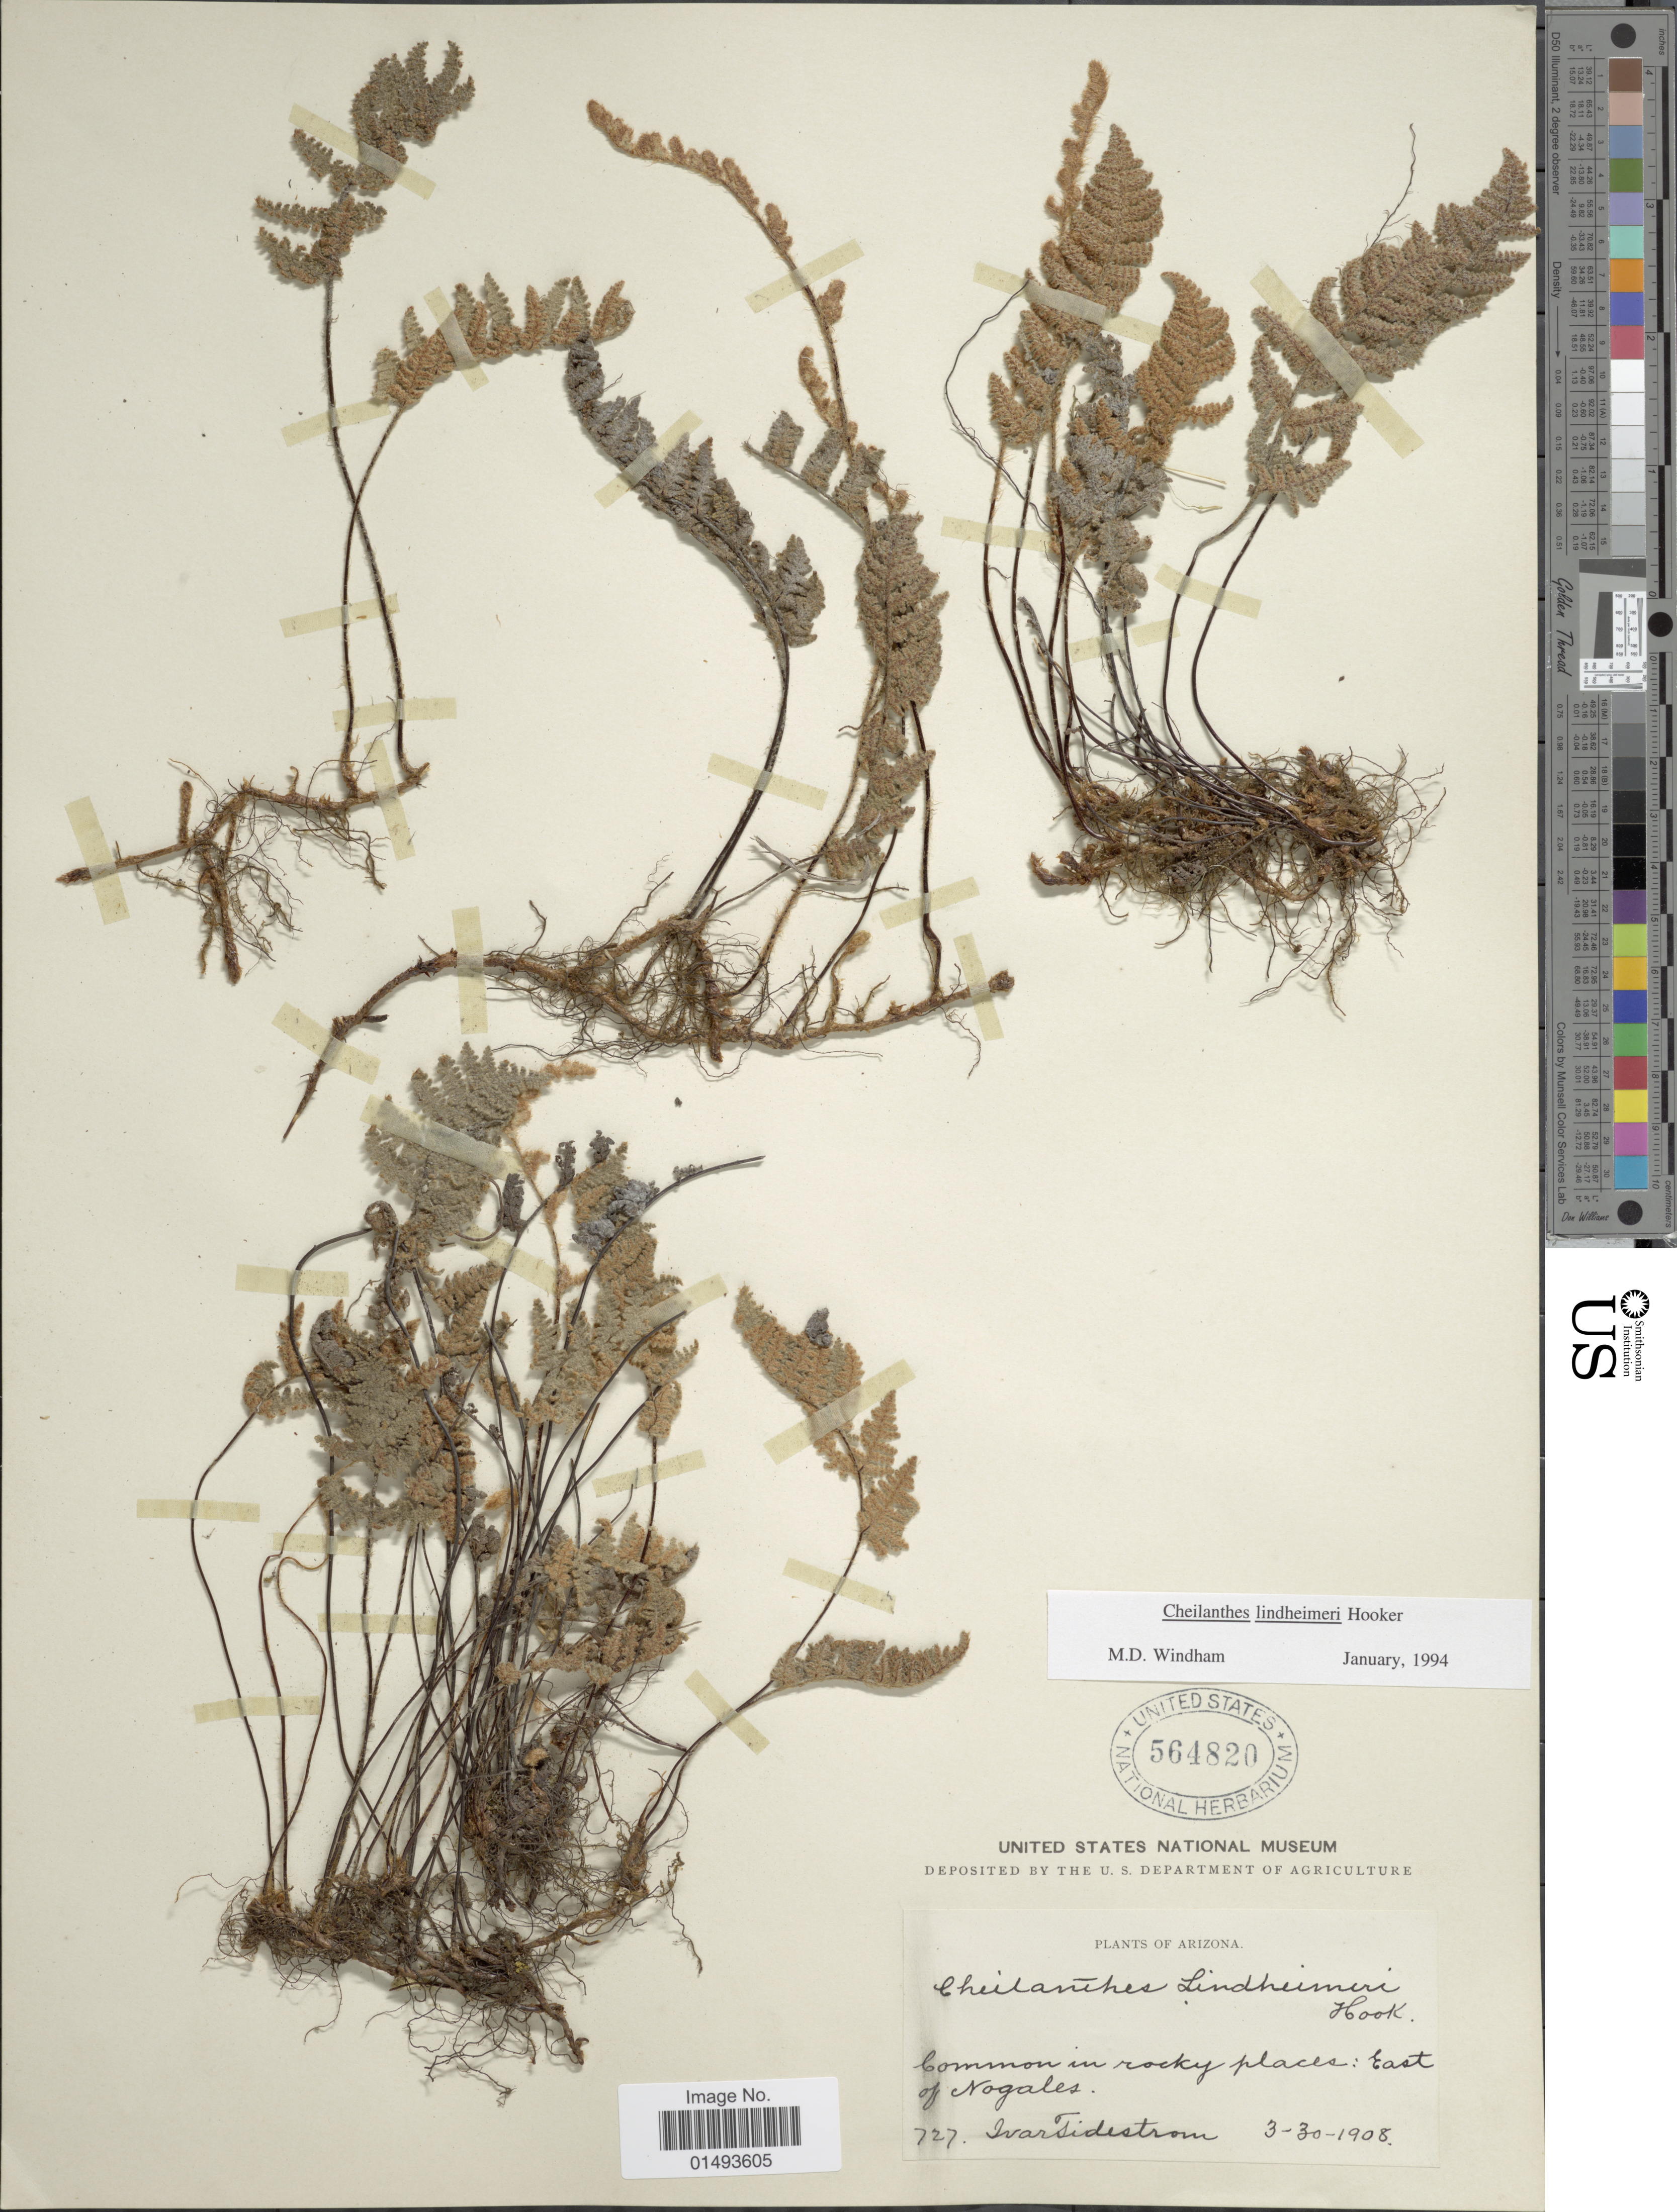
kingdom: Plantae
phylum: Tracheophyta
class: Polypodiopsida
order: Polypodiales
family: Pteridaceae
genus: Myriopteris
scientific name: Myriopteris lindheimeri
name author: (Hook.) J. Sm.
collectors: I. F. Tidestrom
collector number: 727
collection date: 1908-03-30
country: United States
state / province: Arizona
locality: Plants of Arizona, Common in rocky places: east of Nogales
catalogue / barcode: US 564820